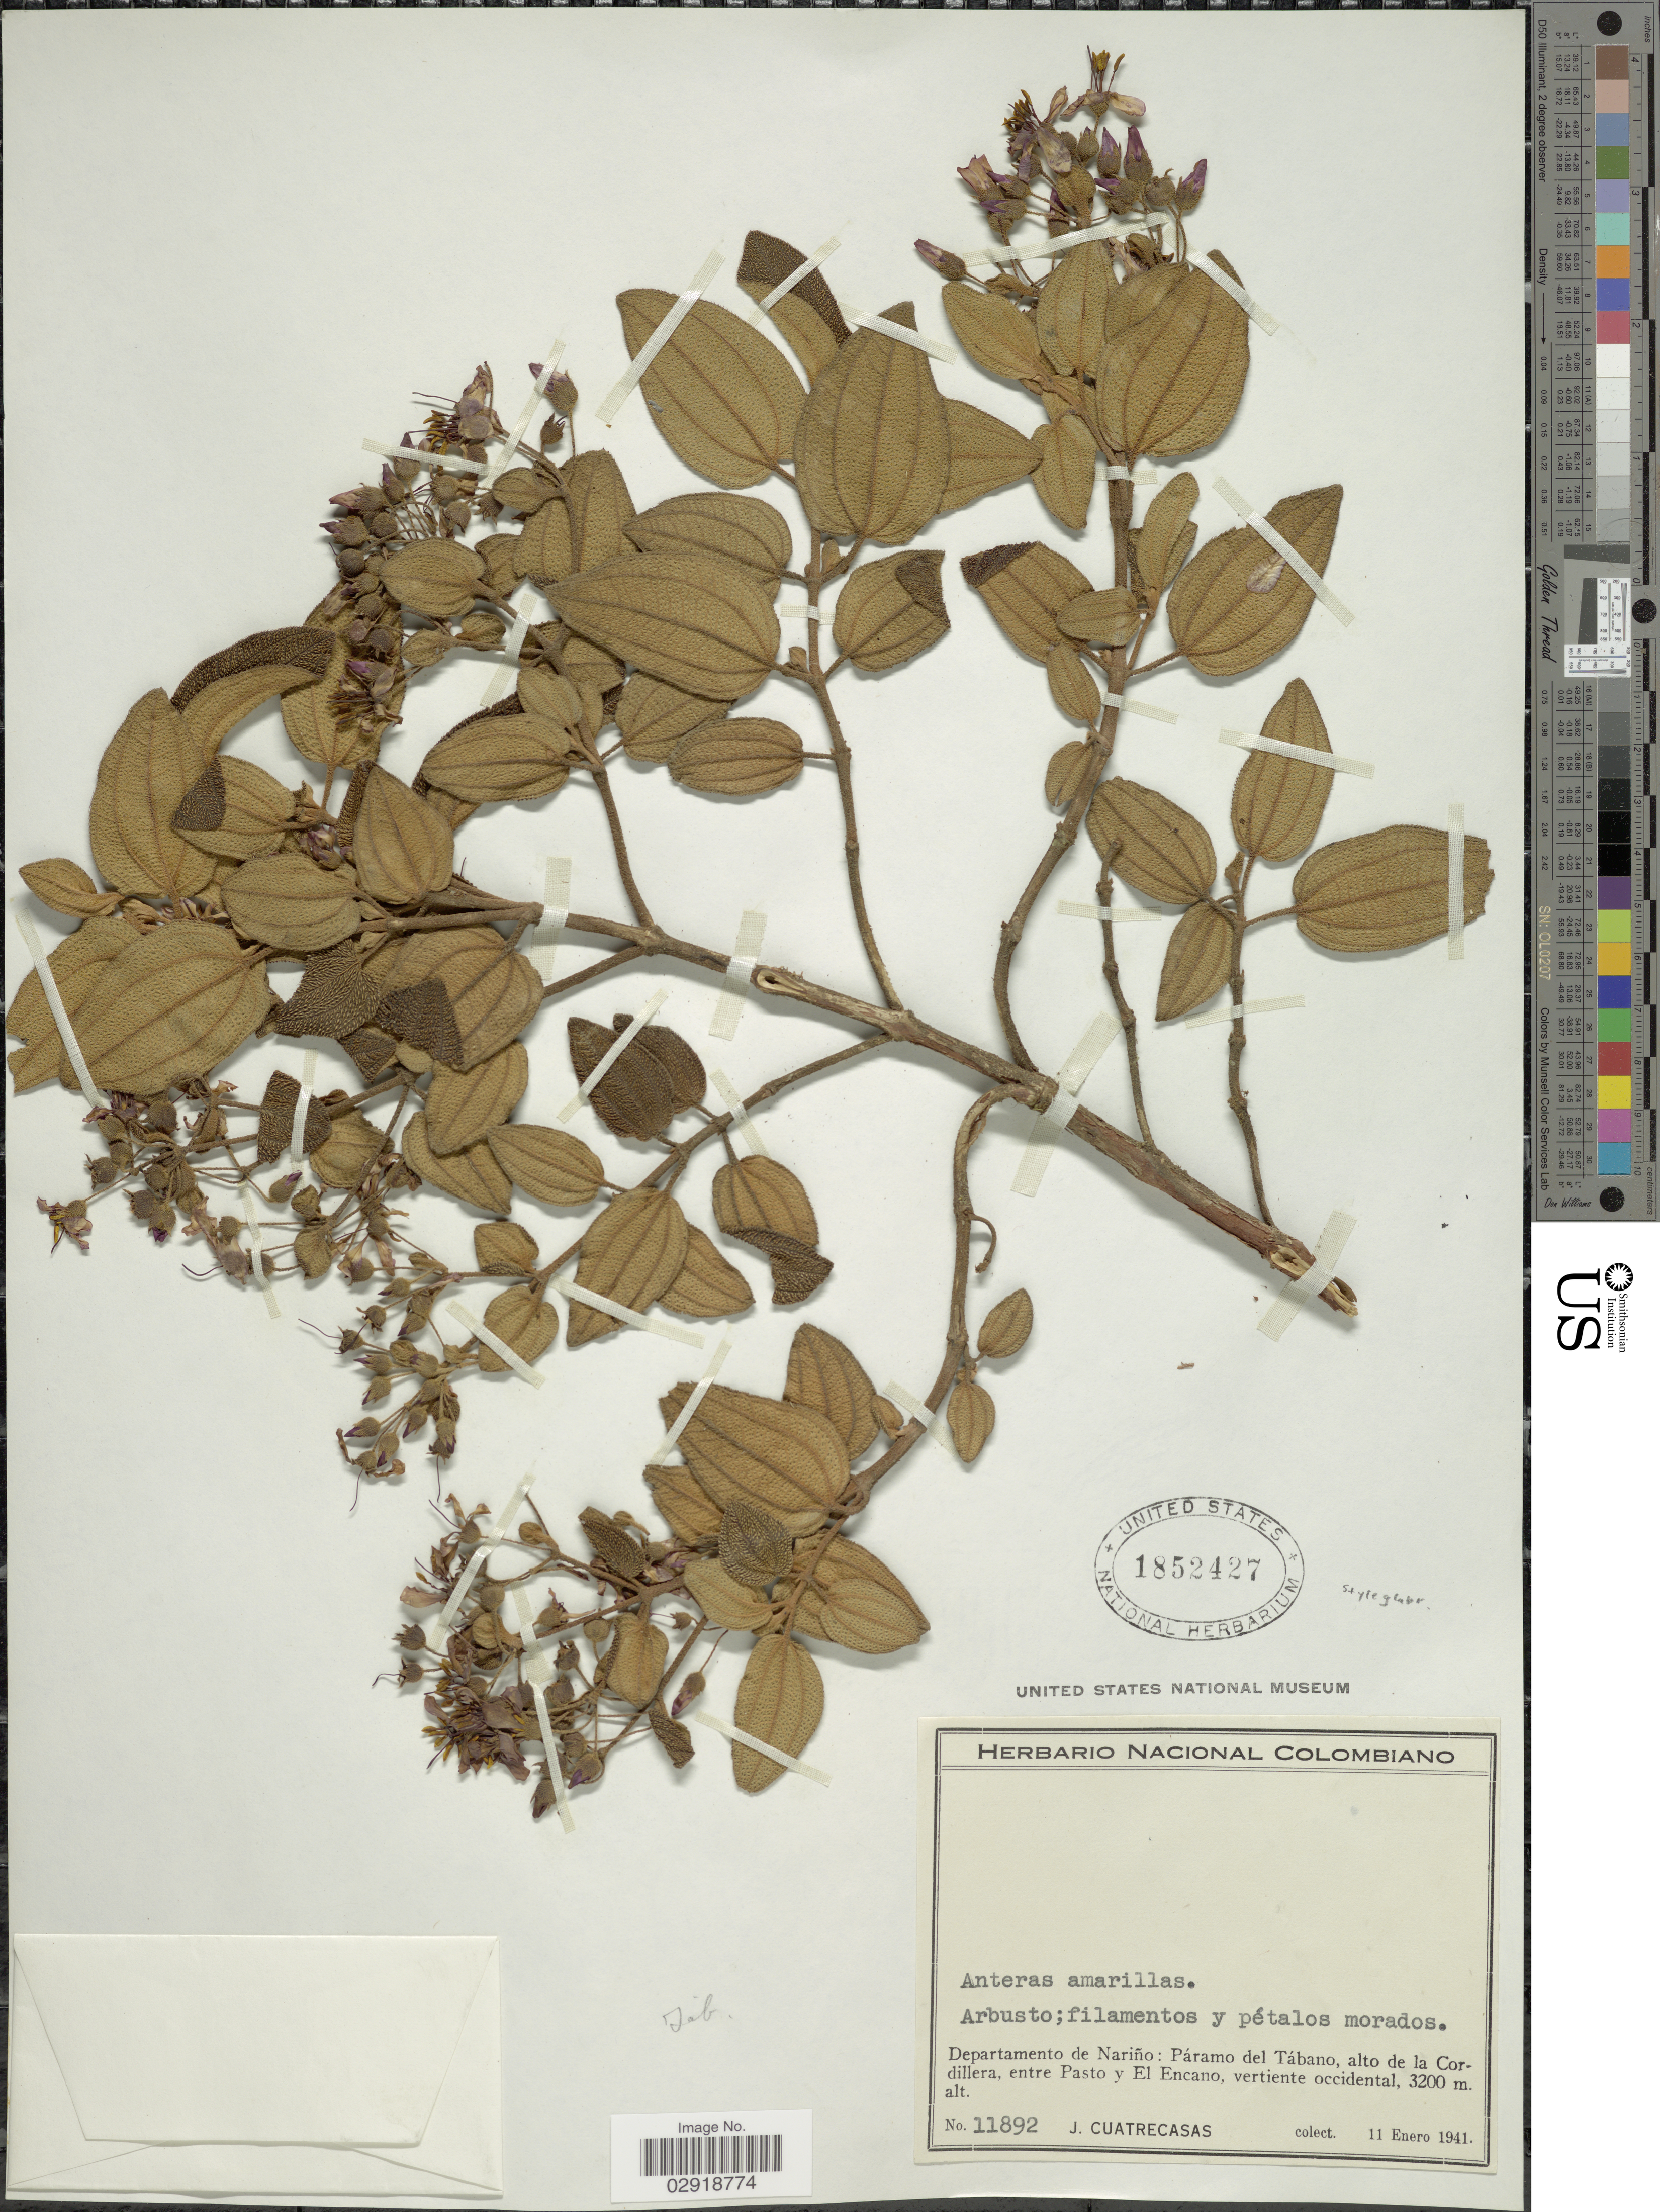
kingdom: Plantae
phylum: Tracheophyta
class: Magnoliopsida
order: Myrtales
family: Melastomataceae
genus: Chaetogastra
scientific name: Chaetogastra mollis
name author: (Bonpl.) DC.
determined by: Strong, Mark T., (BOT), Smithsonian Institution - National Museum of Natural History (UNITED STATES)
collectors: J. Cuatrecasas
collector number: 11892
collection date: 1941-01-11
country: Colombia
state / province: Nariño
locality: Departamento de Nariño: Páramo del Tábano, alto de la Cordillera, entre Pasto y El Encano, vertiente occidental.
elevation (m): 3200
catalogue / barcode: US 1852427